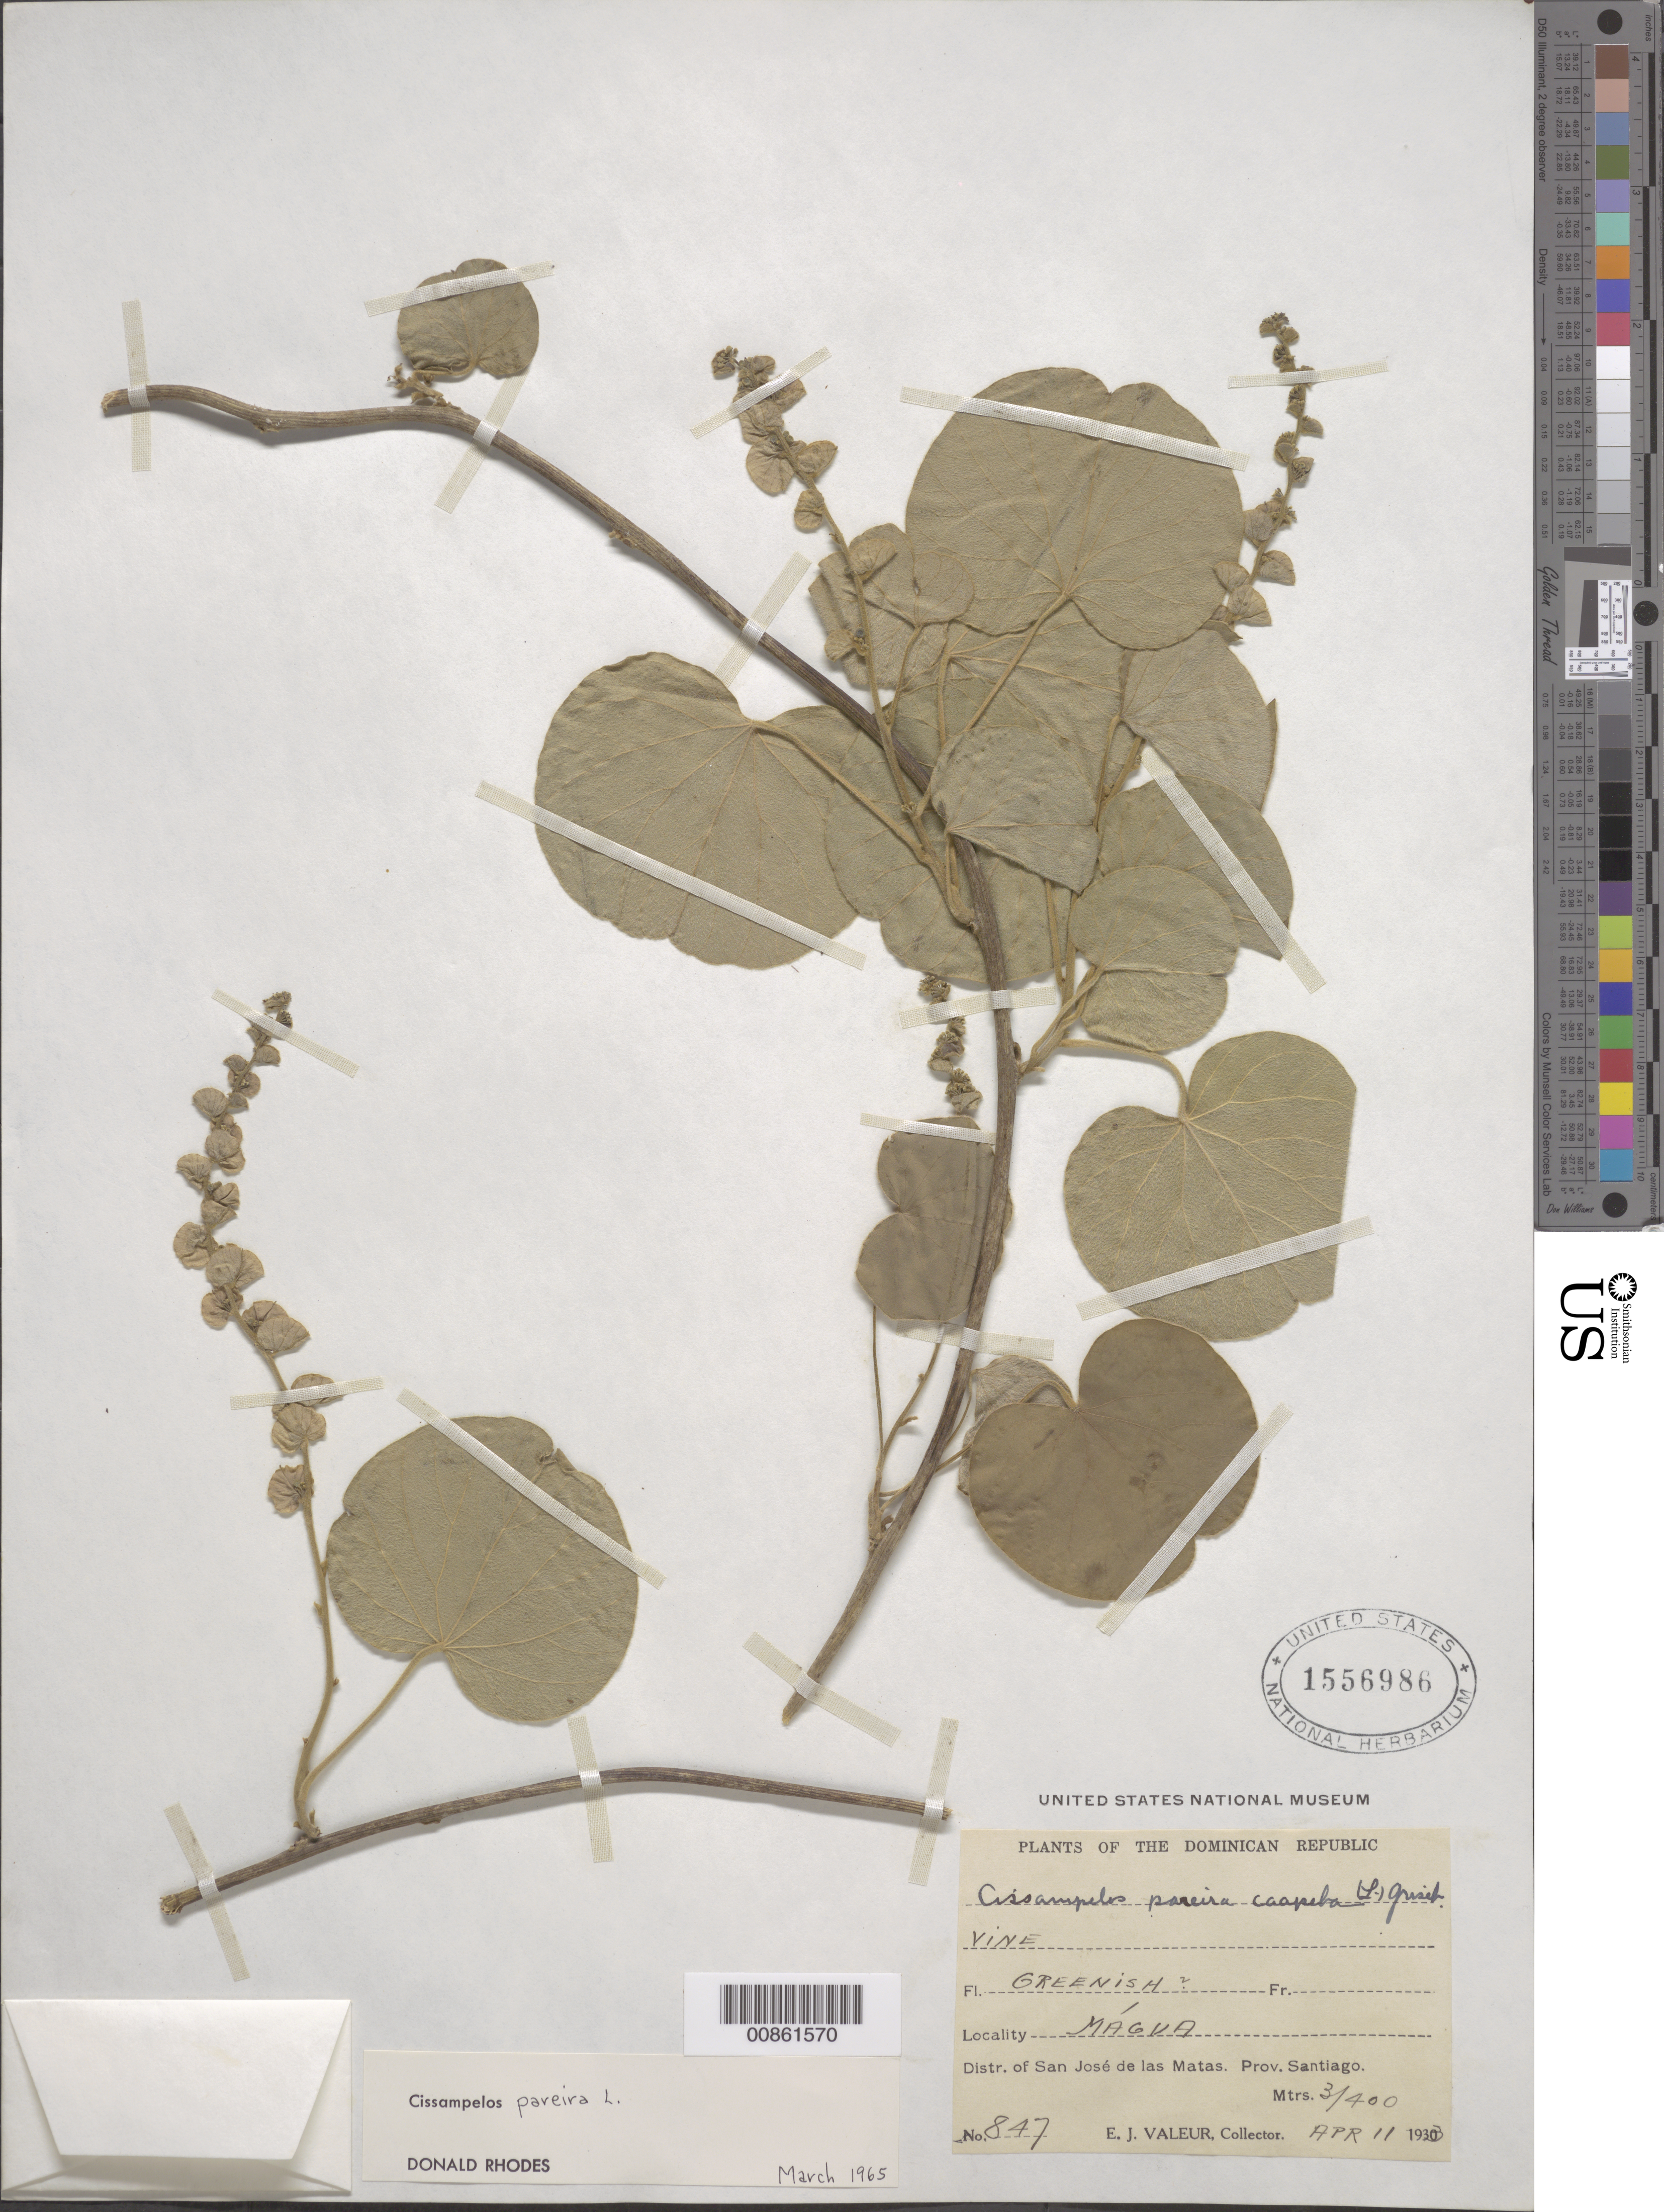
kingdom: Plantae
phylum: Tracheophyta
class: Magnoliopsida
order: Ranunculales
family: Menispermaceae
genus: Cissampelos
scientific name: Cissampelos pareira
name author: L.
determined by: Rhodes, D.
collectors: E. Valeur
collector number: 847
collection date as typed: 11 Apr 1933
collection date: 1933-04-11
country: Dominican Republic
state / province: Santiago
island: Hispaniola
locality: Mágua. Distr. of San José de las Matas.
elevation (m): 300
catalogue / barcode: US 1556986